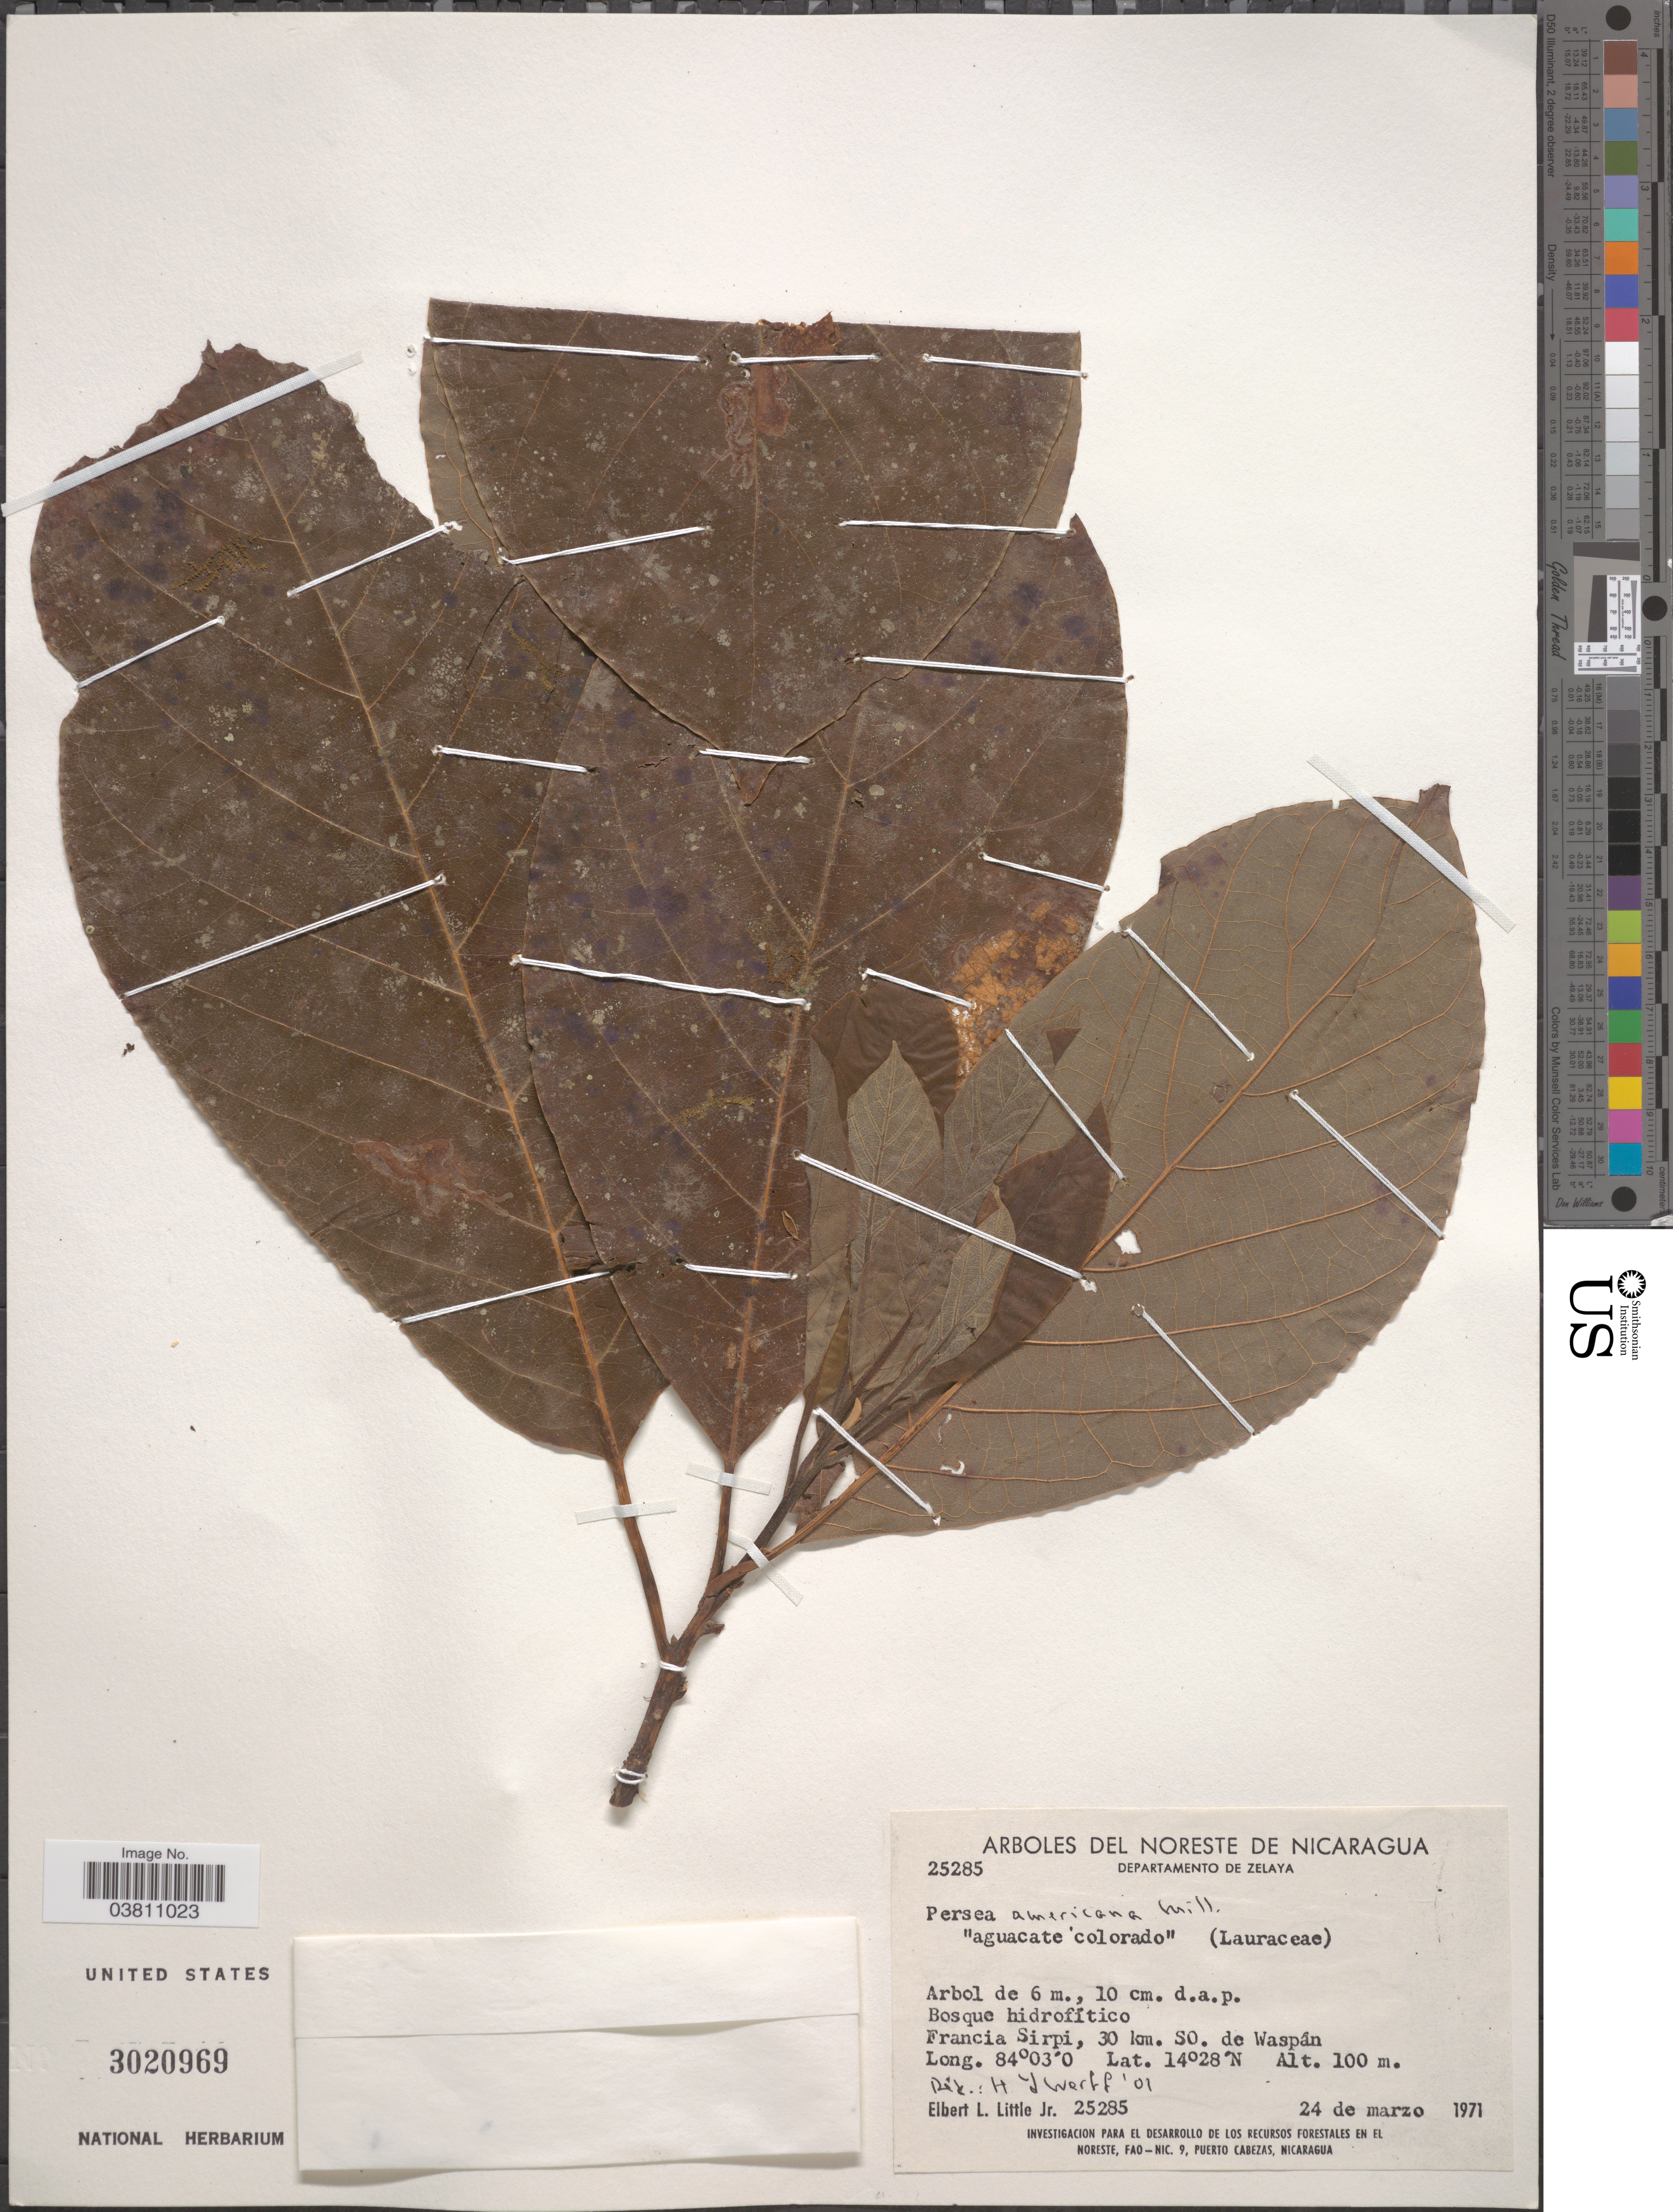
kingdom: Plantae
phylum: Tracheophyta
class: Magnoliopsida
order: Laurales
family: Lauraceae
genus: Persea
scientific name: Persea americana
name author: Mill.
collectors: E. L. Little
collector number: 25285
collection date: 1971-03-24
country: Nicaragua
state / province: Atlántico Norte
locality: Noreste de Nicaragua. Departamento de Zelaya. Francia Sirpi, 30 km. SO. de Waspán.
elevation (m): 100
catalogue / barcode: US 3020969